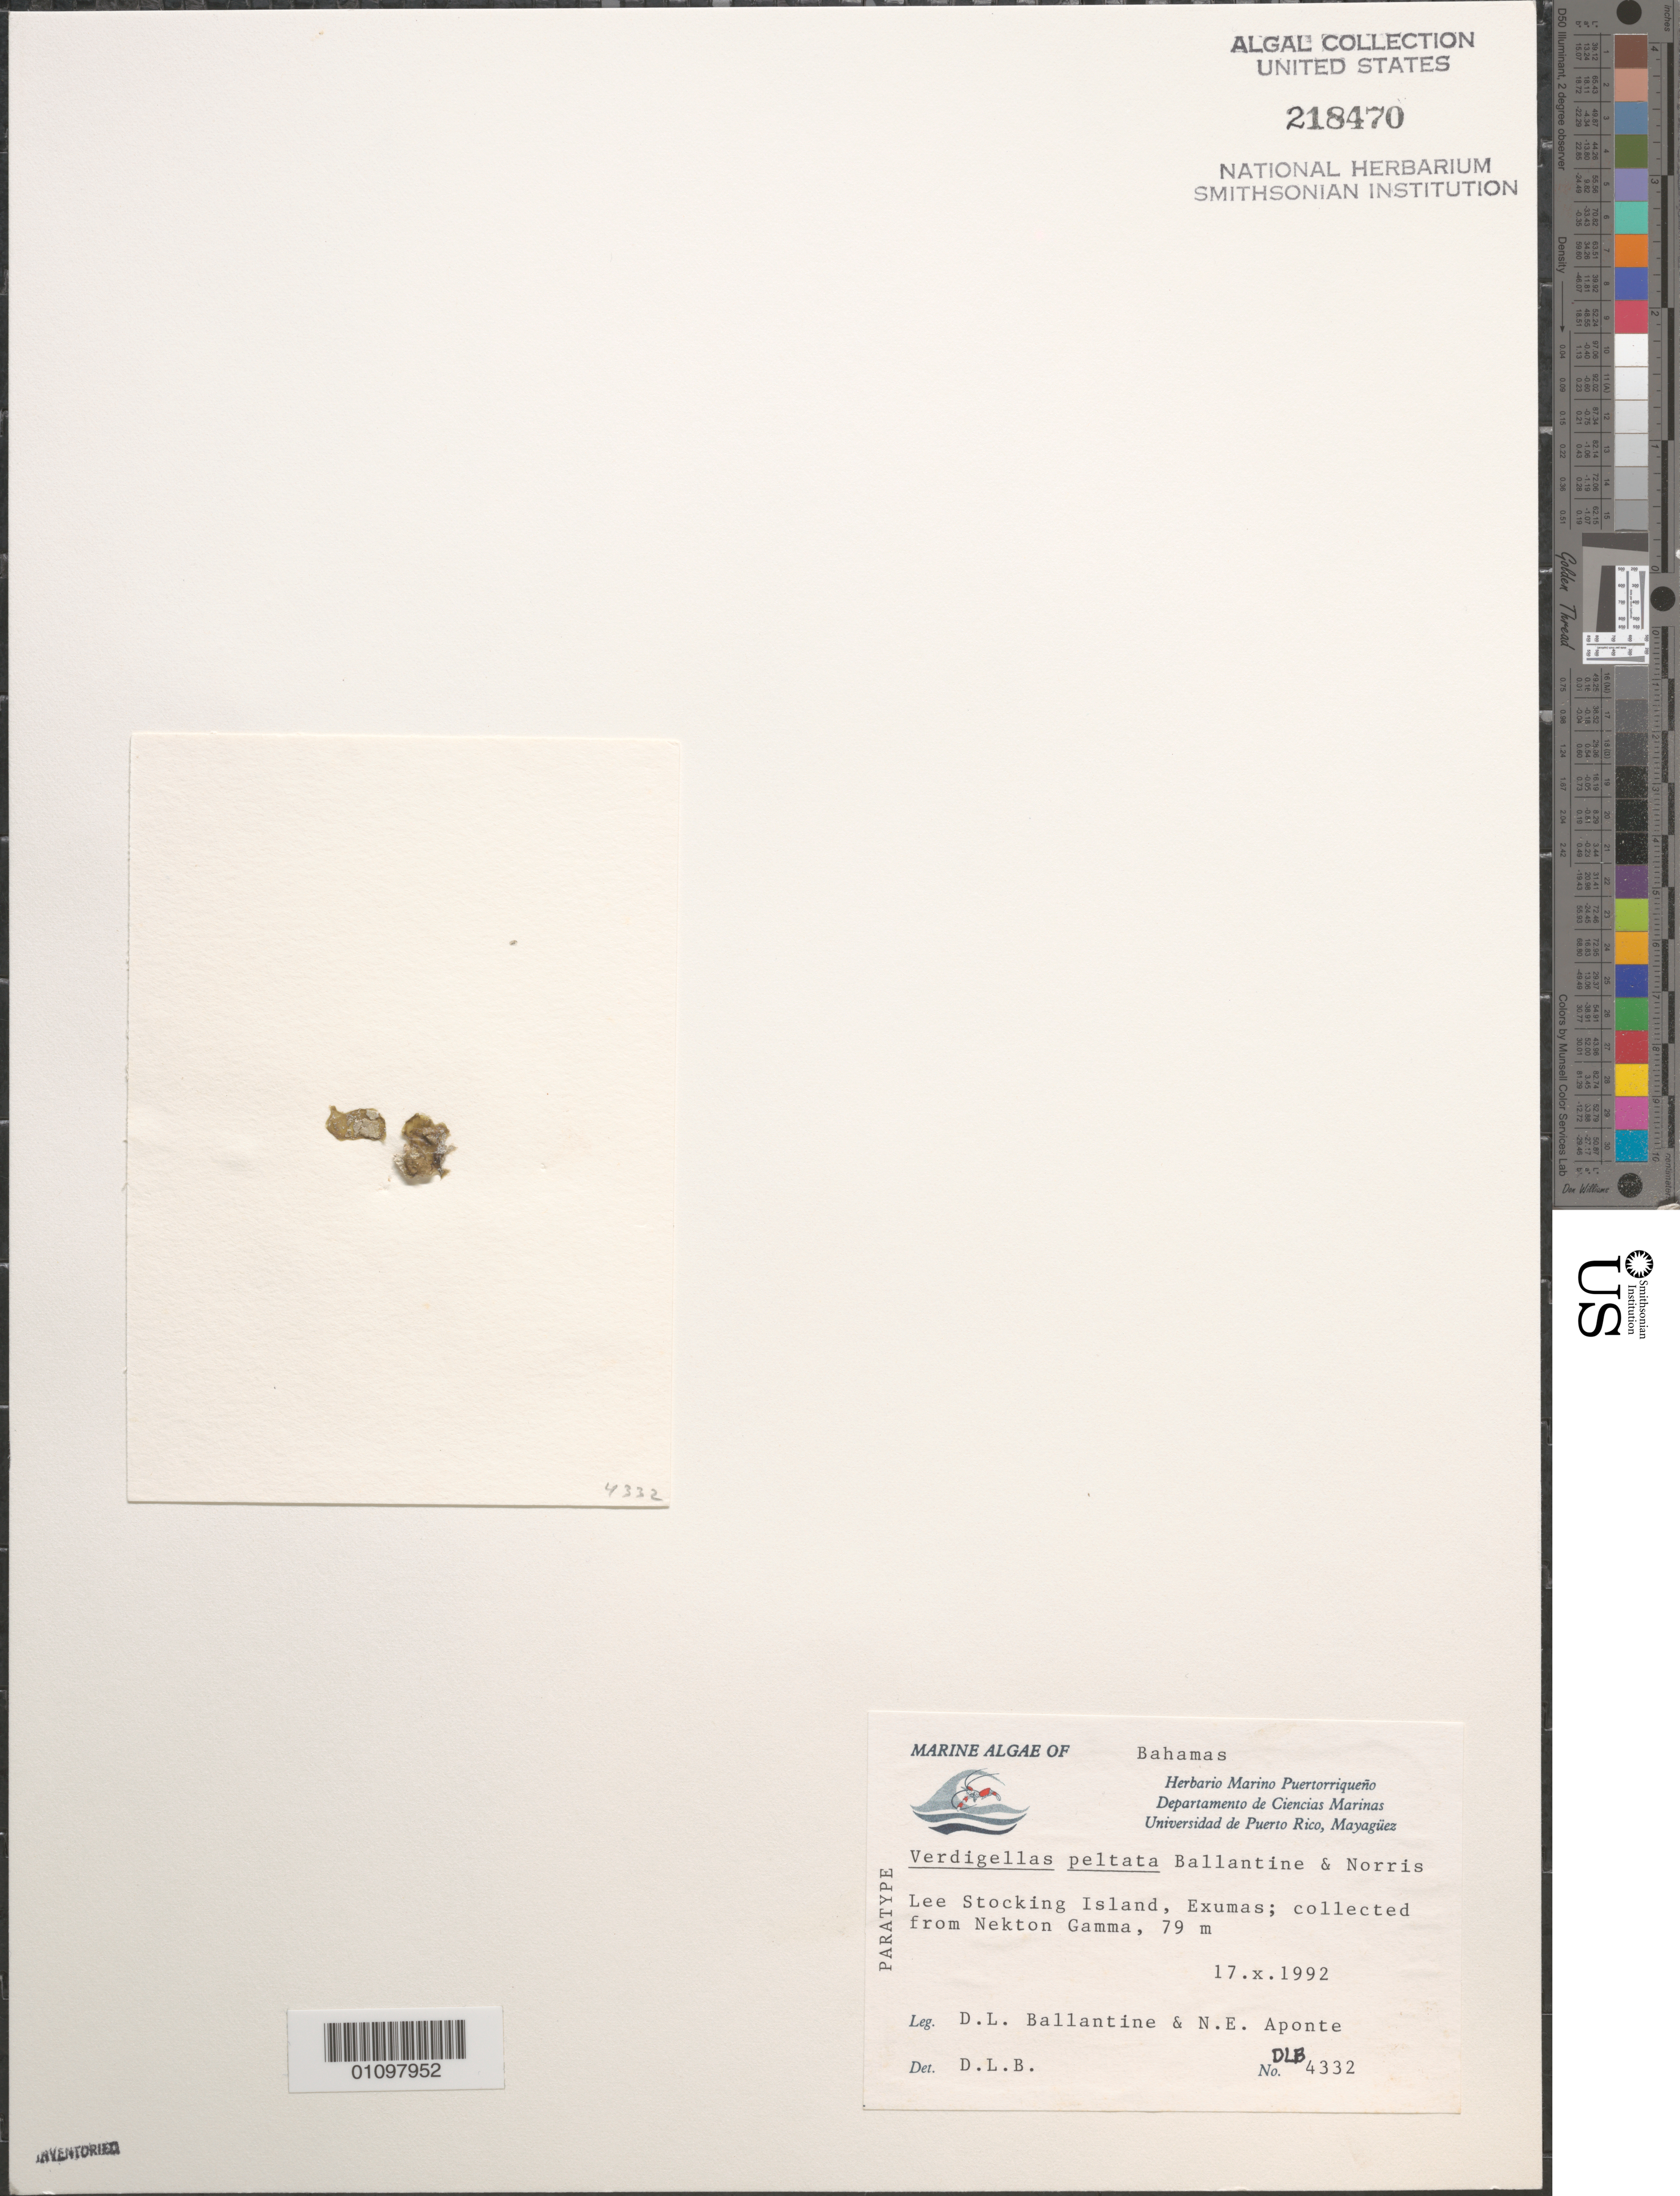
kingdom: Plantae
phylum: Chlorophyta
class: Prasinophyceae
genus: Verdigellas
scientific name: Verdigellas peltata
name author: D.L. Ballant. & J.N. Norris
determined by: Ballantine, D. L.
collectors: D.L. Ballantine & N. E. Aponte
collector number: DLB 4332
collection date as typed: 17 Oct 1992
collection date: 1992-10-17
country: Bahamas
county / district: Exuma District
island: Lee Stocking Island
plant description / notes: Paratype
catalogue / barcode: US 218470